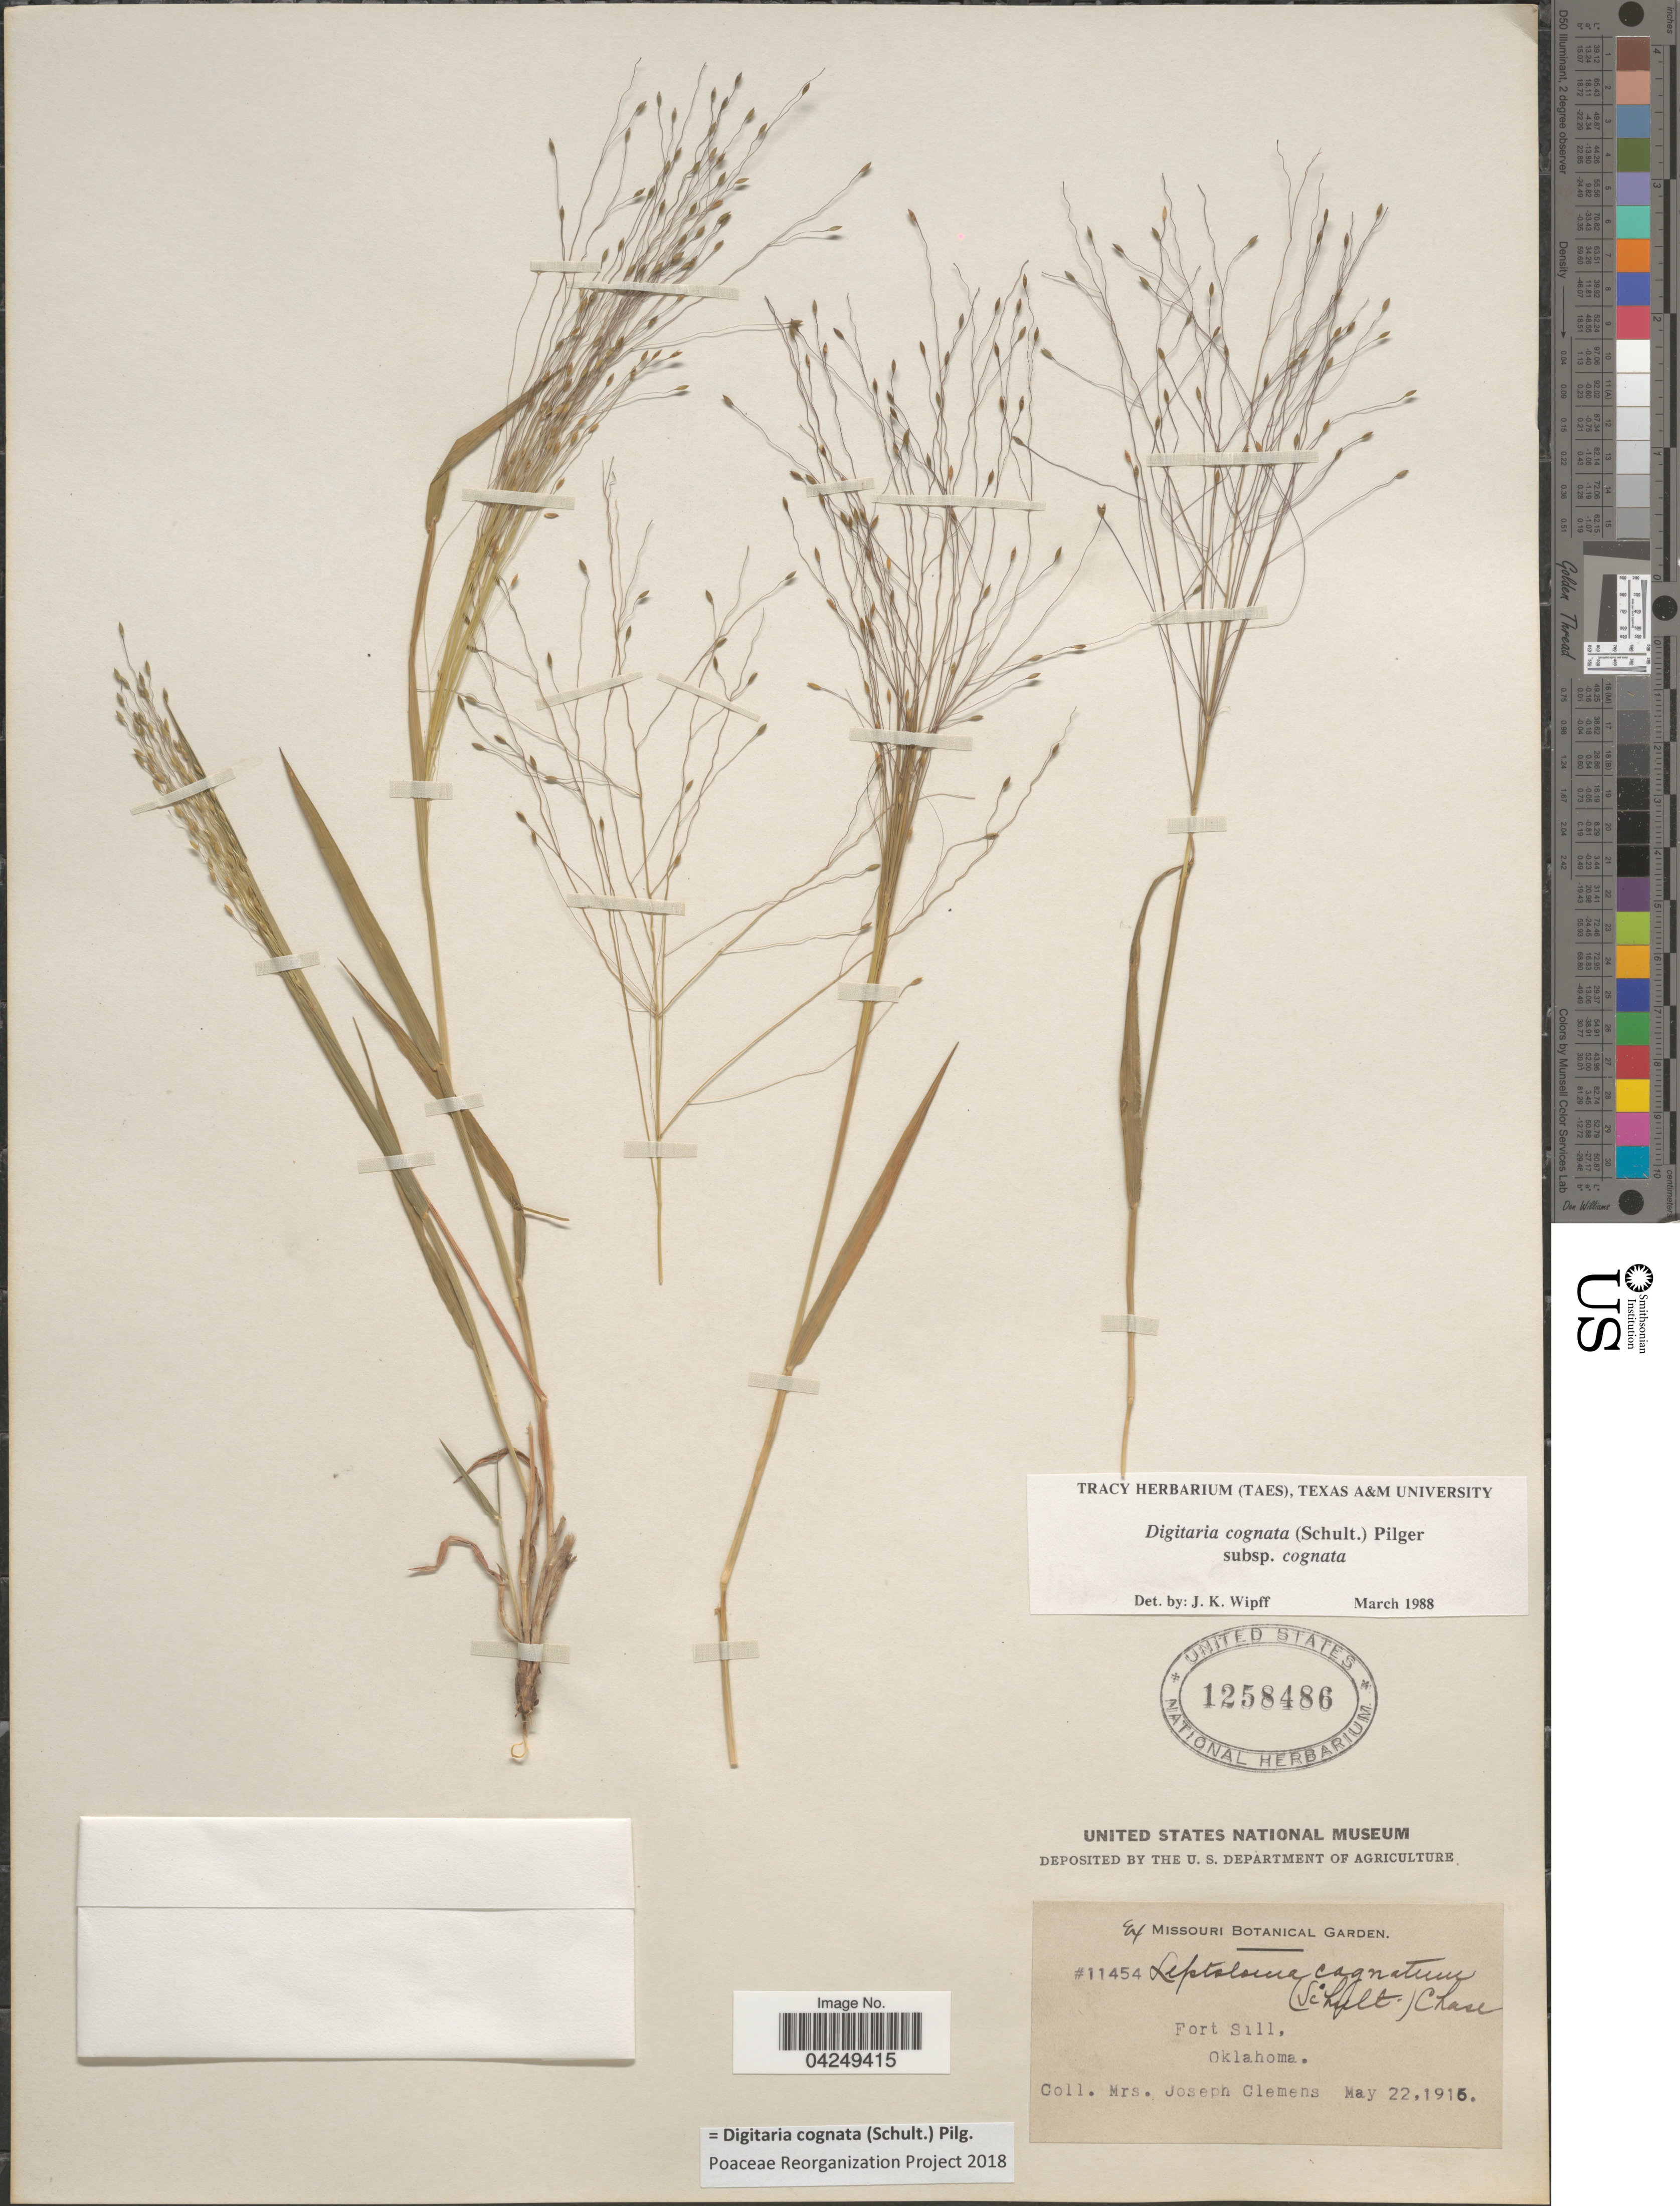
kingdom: Plantae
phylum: Tracheophyta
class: Liliopsida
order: Poales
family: Poaceae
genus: Digitaria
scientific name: Digitaria cognata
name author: (Scult.) Pilg.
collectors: J. Clemens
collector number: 11454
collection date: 1916-05-22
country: United States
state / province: Oklahoma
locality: Fort Sill.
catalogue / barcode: US 1258486